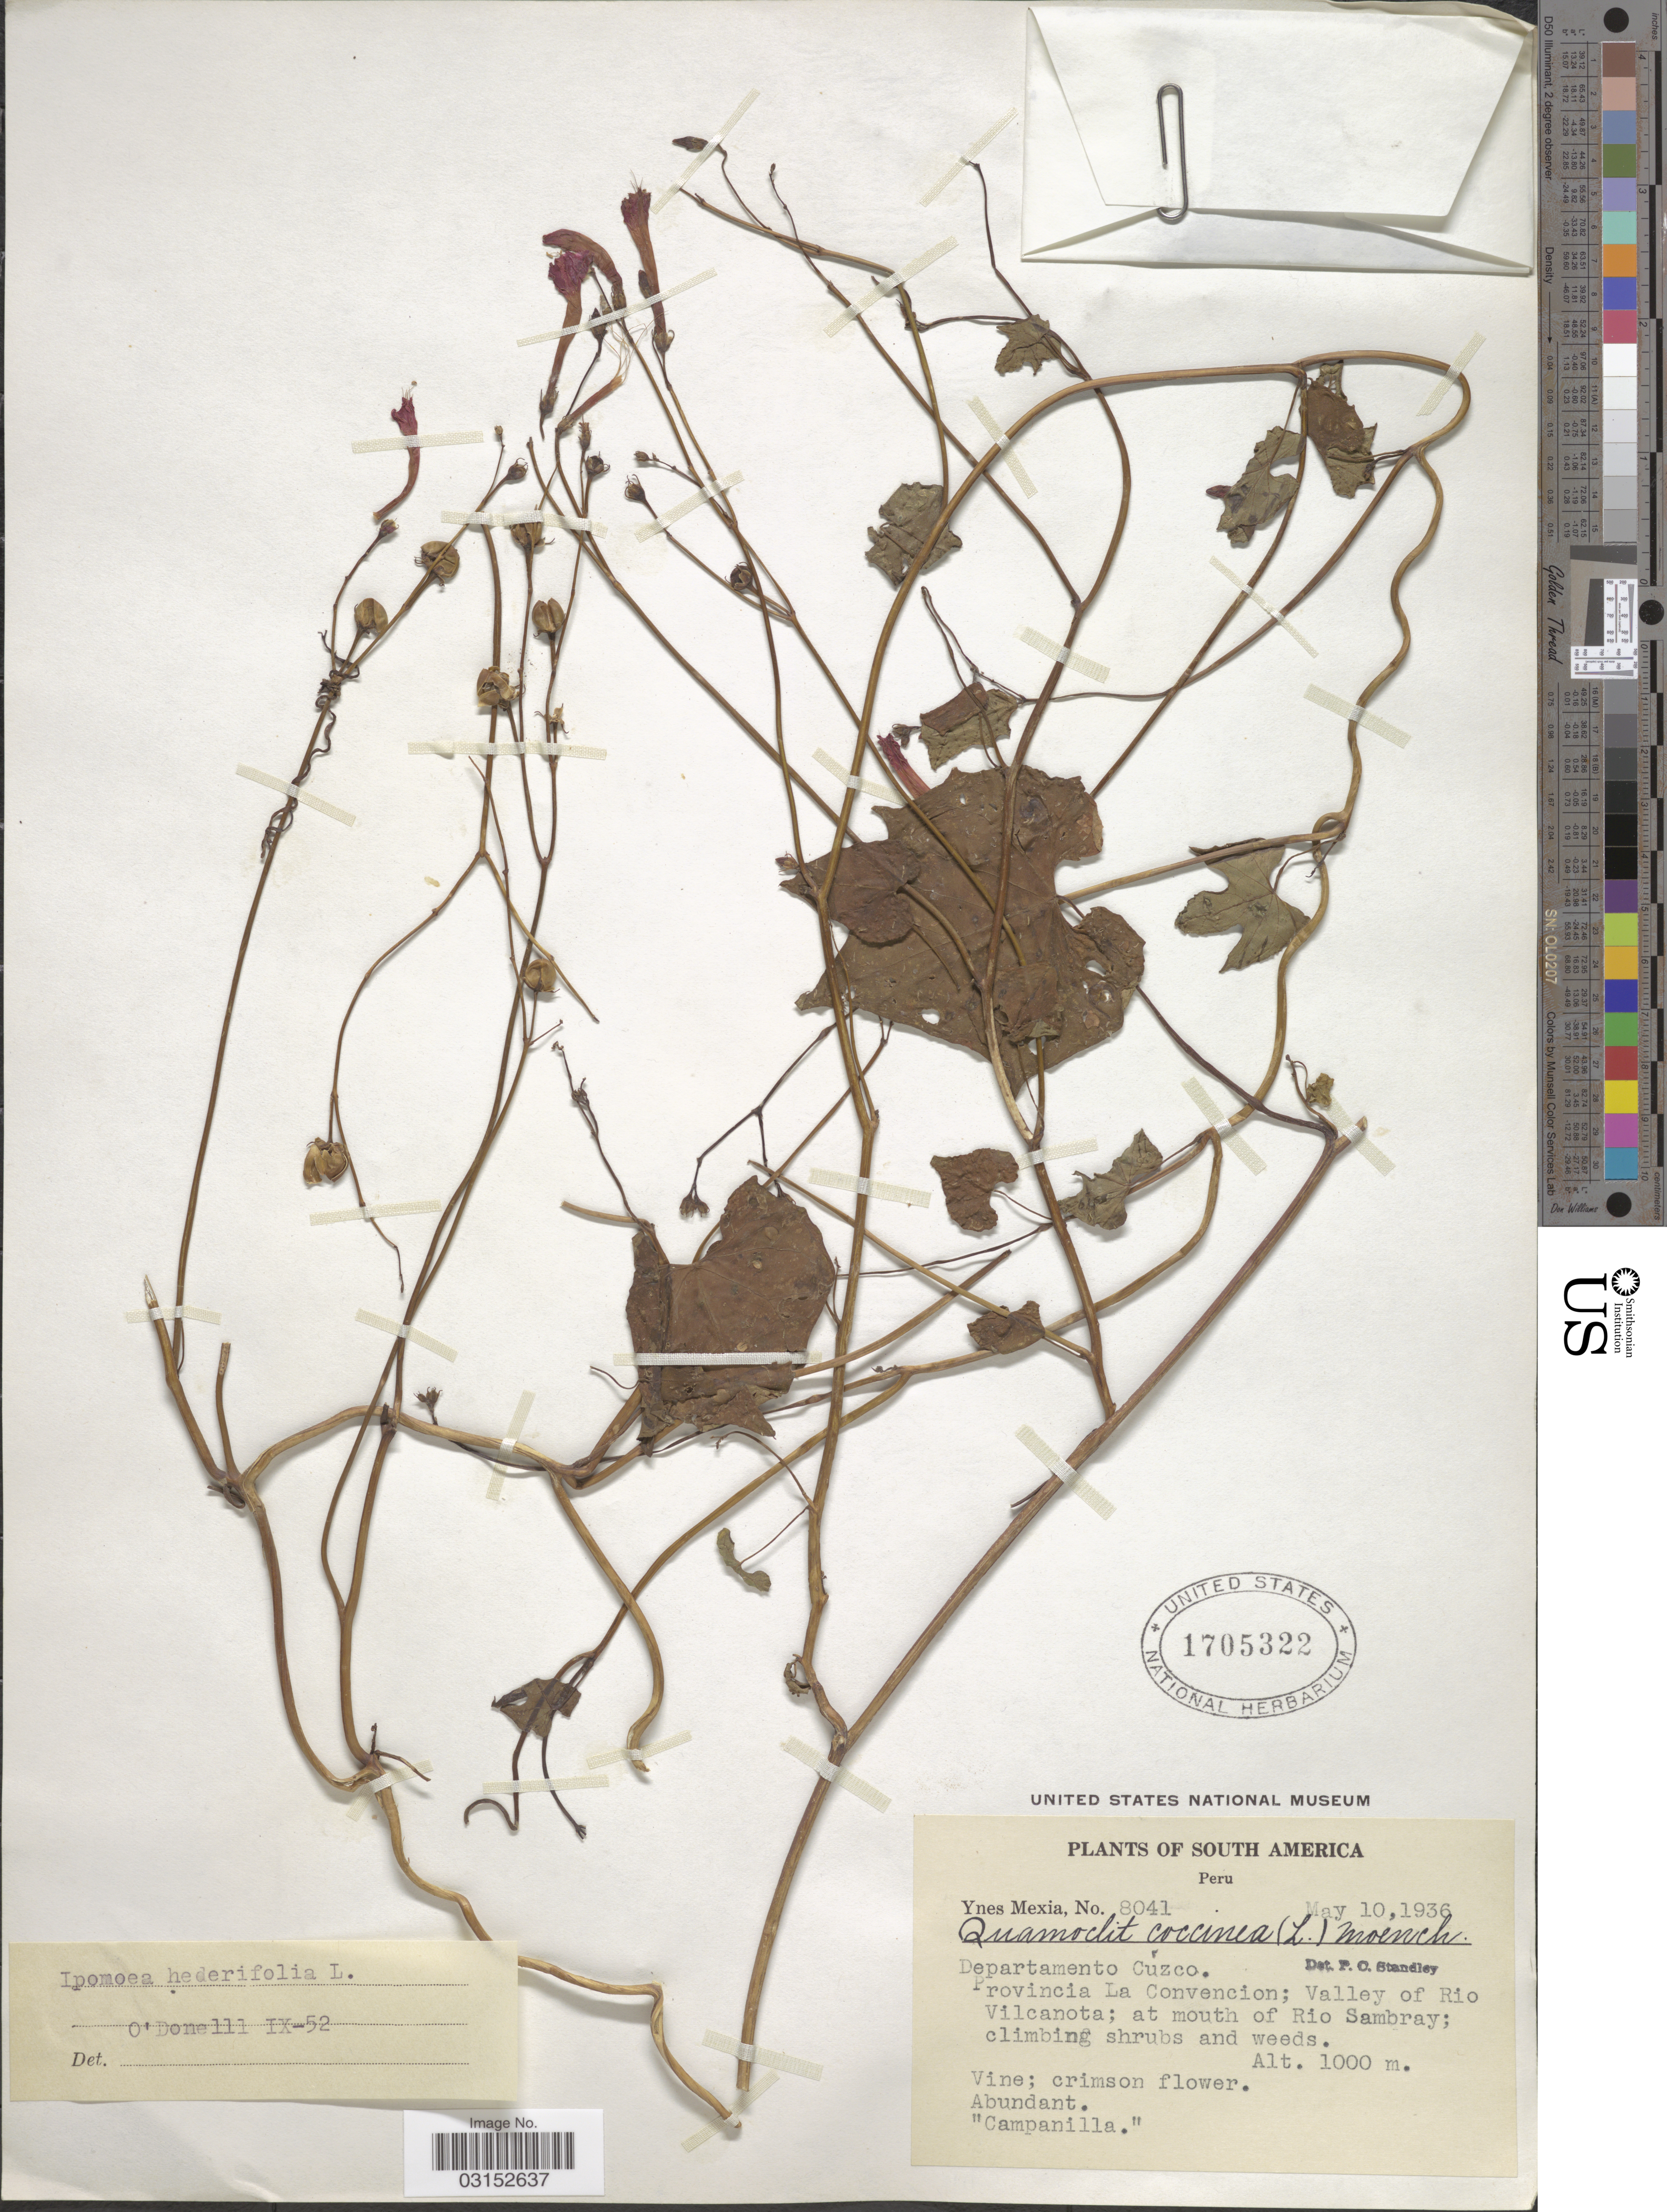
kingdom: Plantae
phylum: Tracheophyta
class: Magnoliopsida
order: Solanales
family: Convolvulaceae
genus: Ipomoea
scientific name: Ipomoea hederifolia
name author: L.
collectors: Y. Mexia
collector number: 8041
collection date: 1936-05-10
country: Peru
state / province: Cusco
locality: Departamento Cuzco. Provincia La Convencion; Valley of Rio Vilcanota; at mouth of Rio Sambray.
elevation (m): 1000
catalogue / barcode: US 1705322